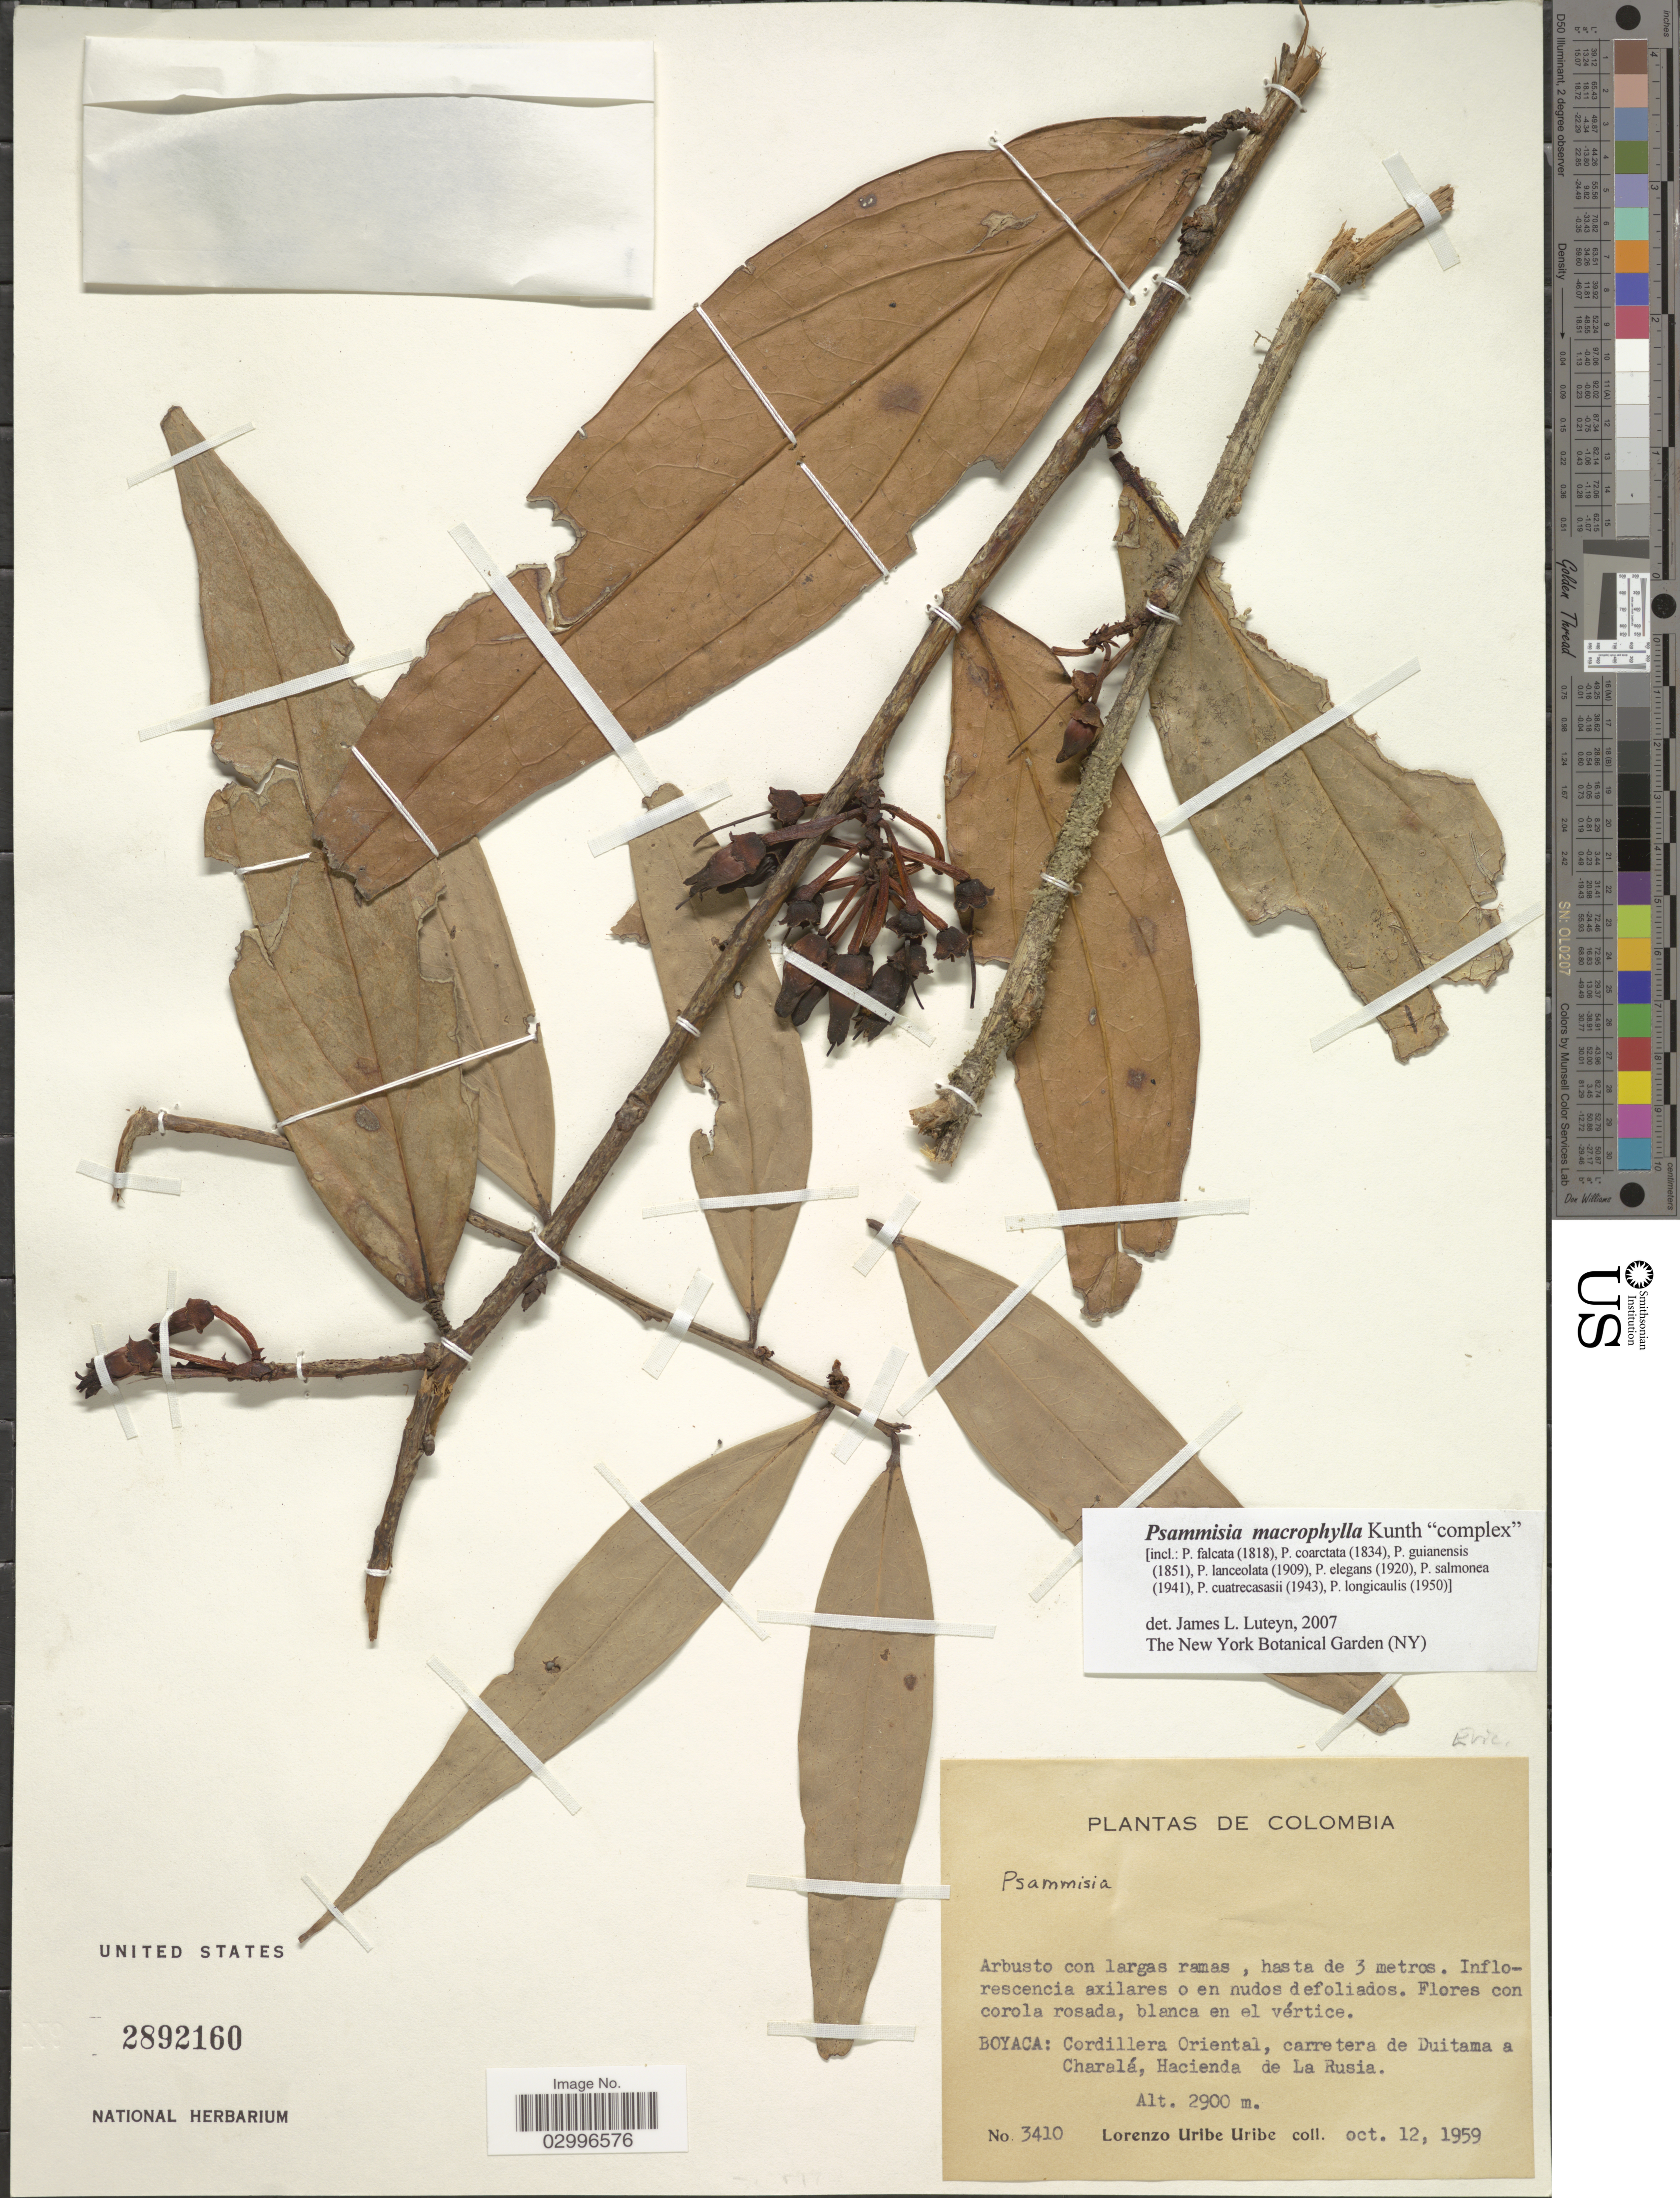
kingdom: Plantae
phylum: Tracheophyta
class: Magnoliopsida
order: Ericales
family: Ericaceae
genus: Psammisia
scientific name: Psammisia macrophylla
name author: (Kunth) Klotzsch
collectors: L. Uribe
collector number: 3410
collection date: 1959-10-12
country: Colombia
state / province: Boyacá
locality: Cordillera Oriental, carretera de Duitama a Charalá, Hacienda de La Rusia.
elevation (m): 2900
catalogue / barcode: US 2892160